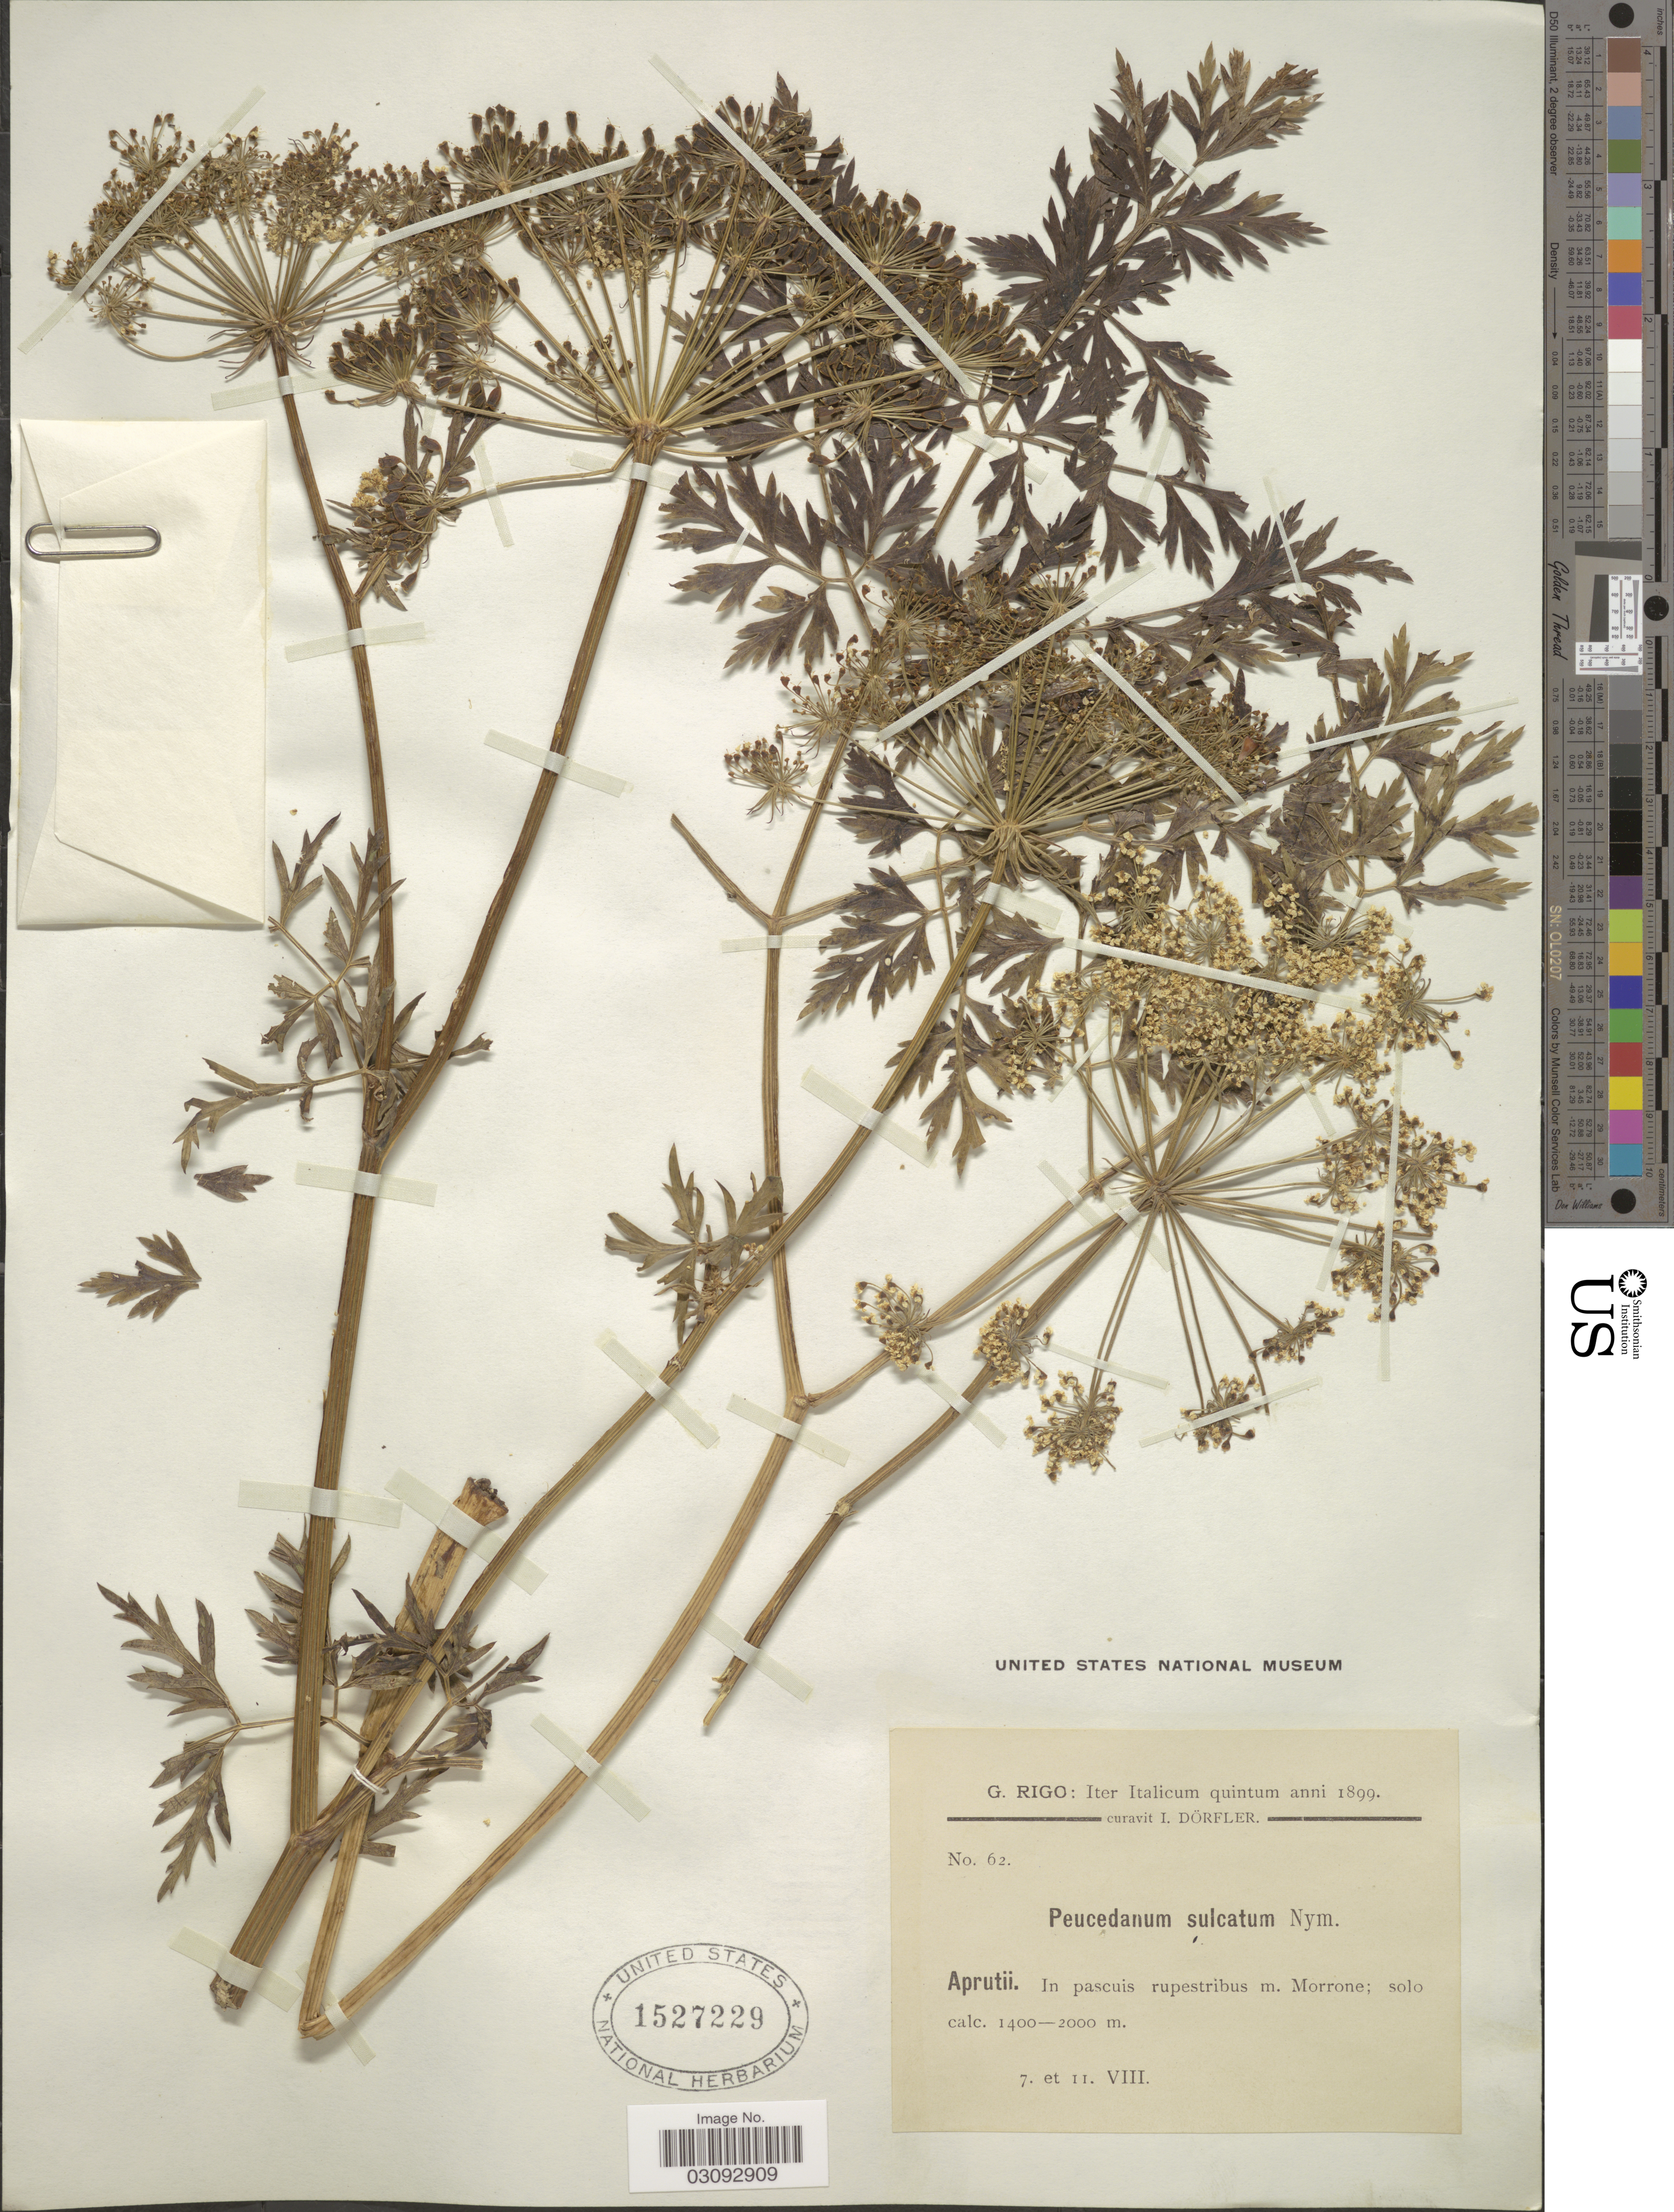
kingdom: Plantae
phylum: Tracheophyta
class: Magnoliopsida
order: Apiales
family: Apiaceae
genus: Peucedanum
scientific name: Peucedanum sulcatum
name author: Sond.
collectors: G. Rigo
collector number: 62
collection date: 1899-02-07/1899-08-07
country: Italy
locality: Aprutii, In pascuis rupestribus m. Morrone.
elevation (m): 1400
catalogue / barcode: US 1527229